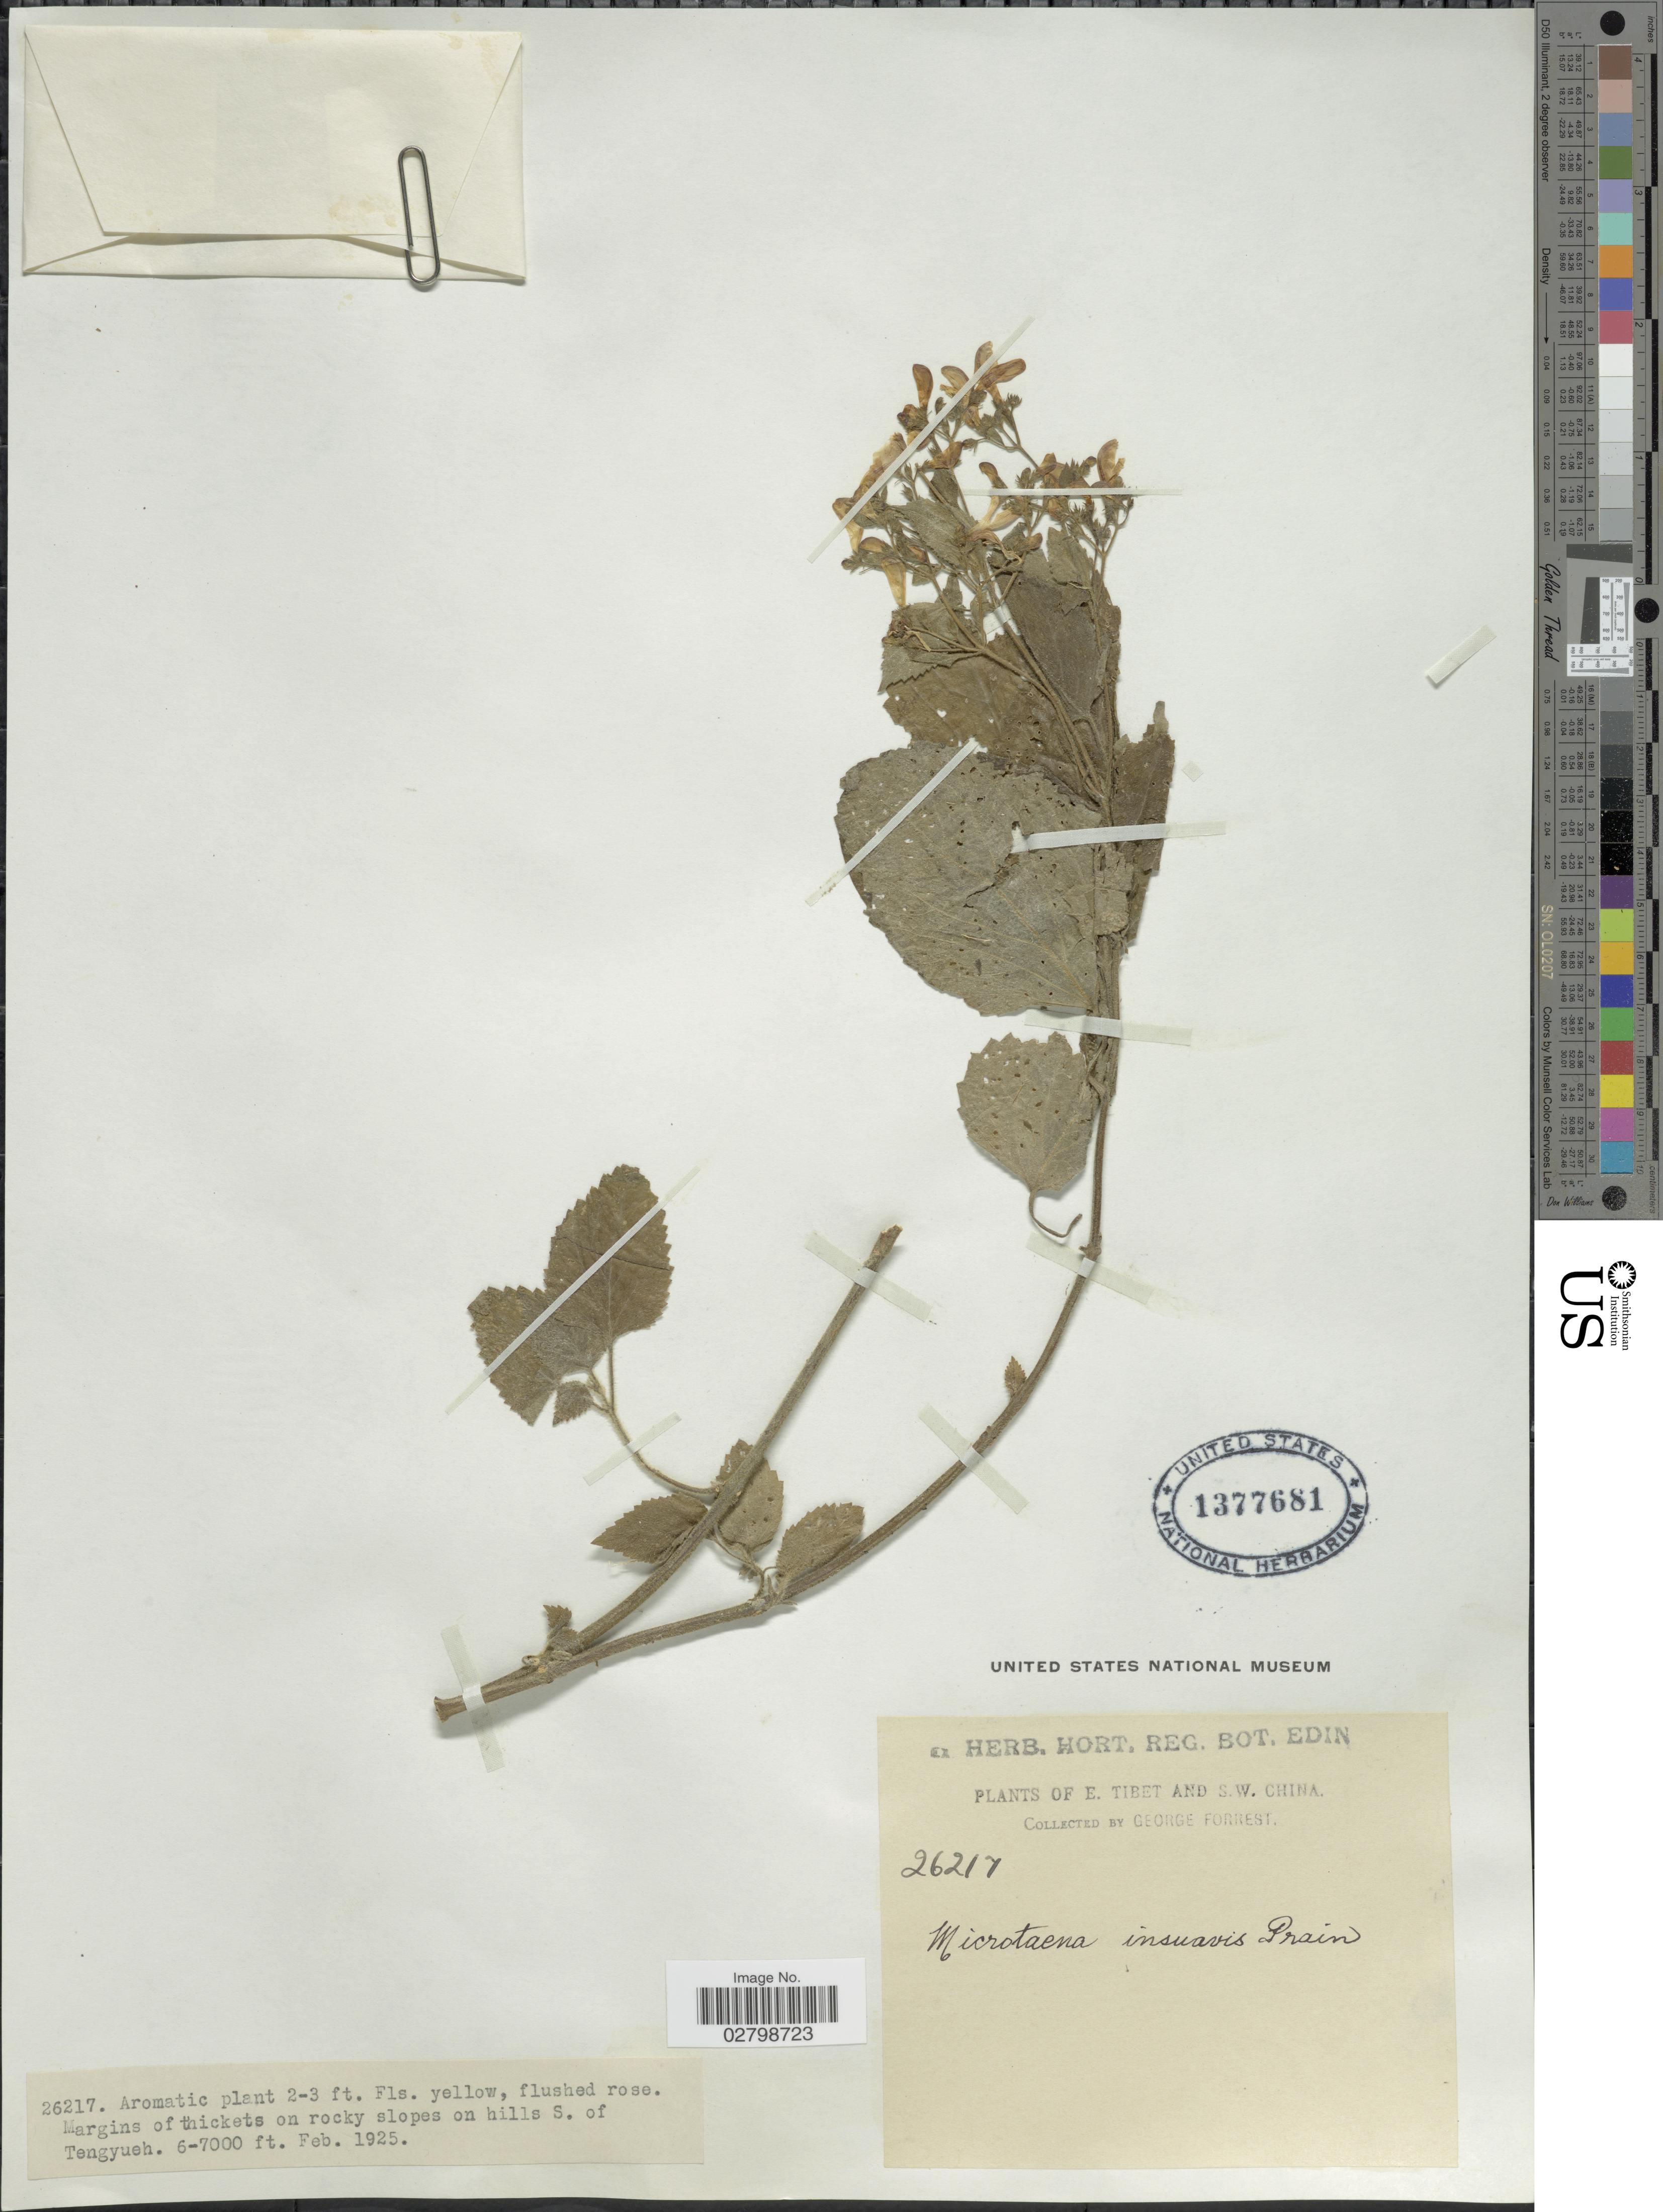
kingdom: Plantae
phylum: Tracheophyta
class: Magnoliopsida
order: Lamiales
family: Lamiaceae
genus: Microtoena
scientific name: Microtoena insuavis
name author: (Hance) Prain ex Briq.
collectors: G. Forrest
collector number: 26217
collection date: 1925-02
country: China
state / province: Xizang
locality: E. Tibet and S.W. China, on hills S. of Tengyueh.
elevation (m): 1829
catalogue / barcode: US 1377681